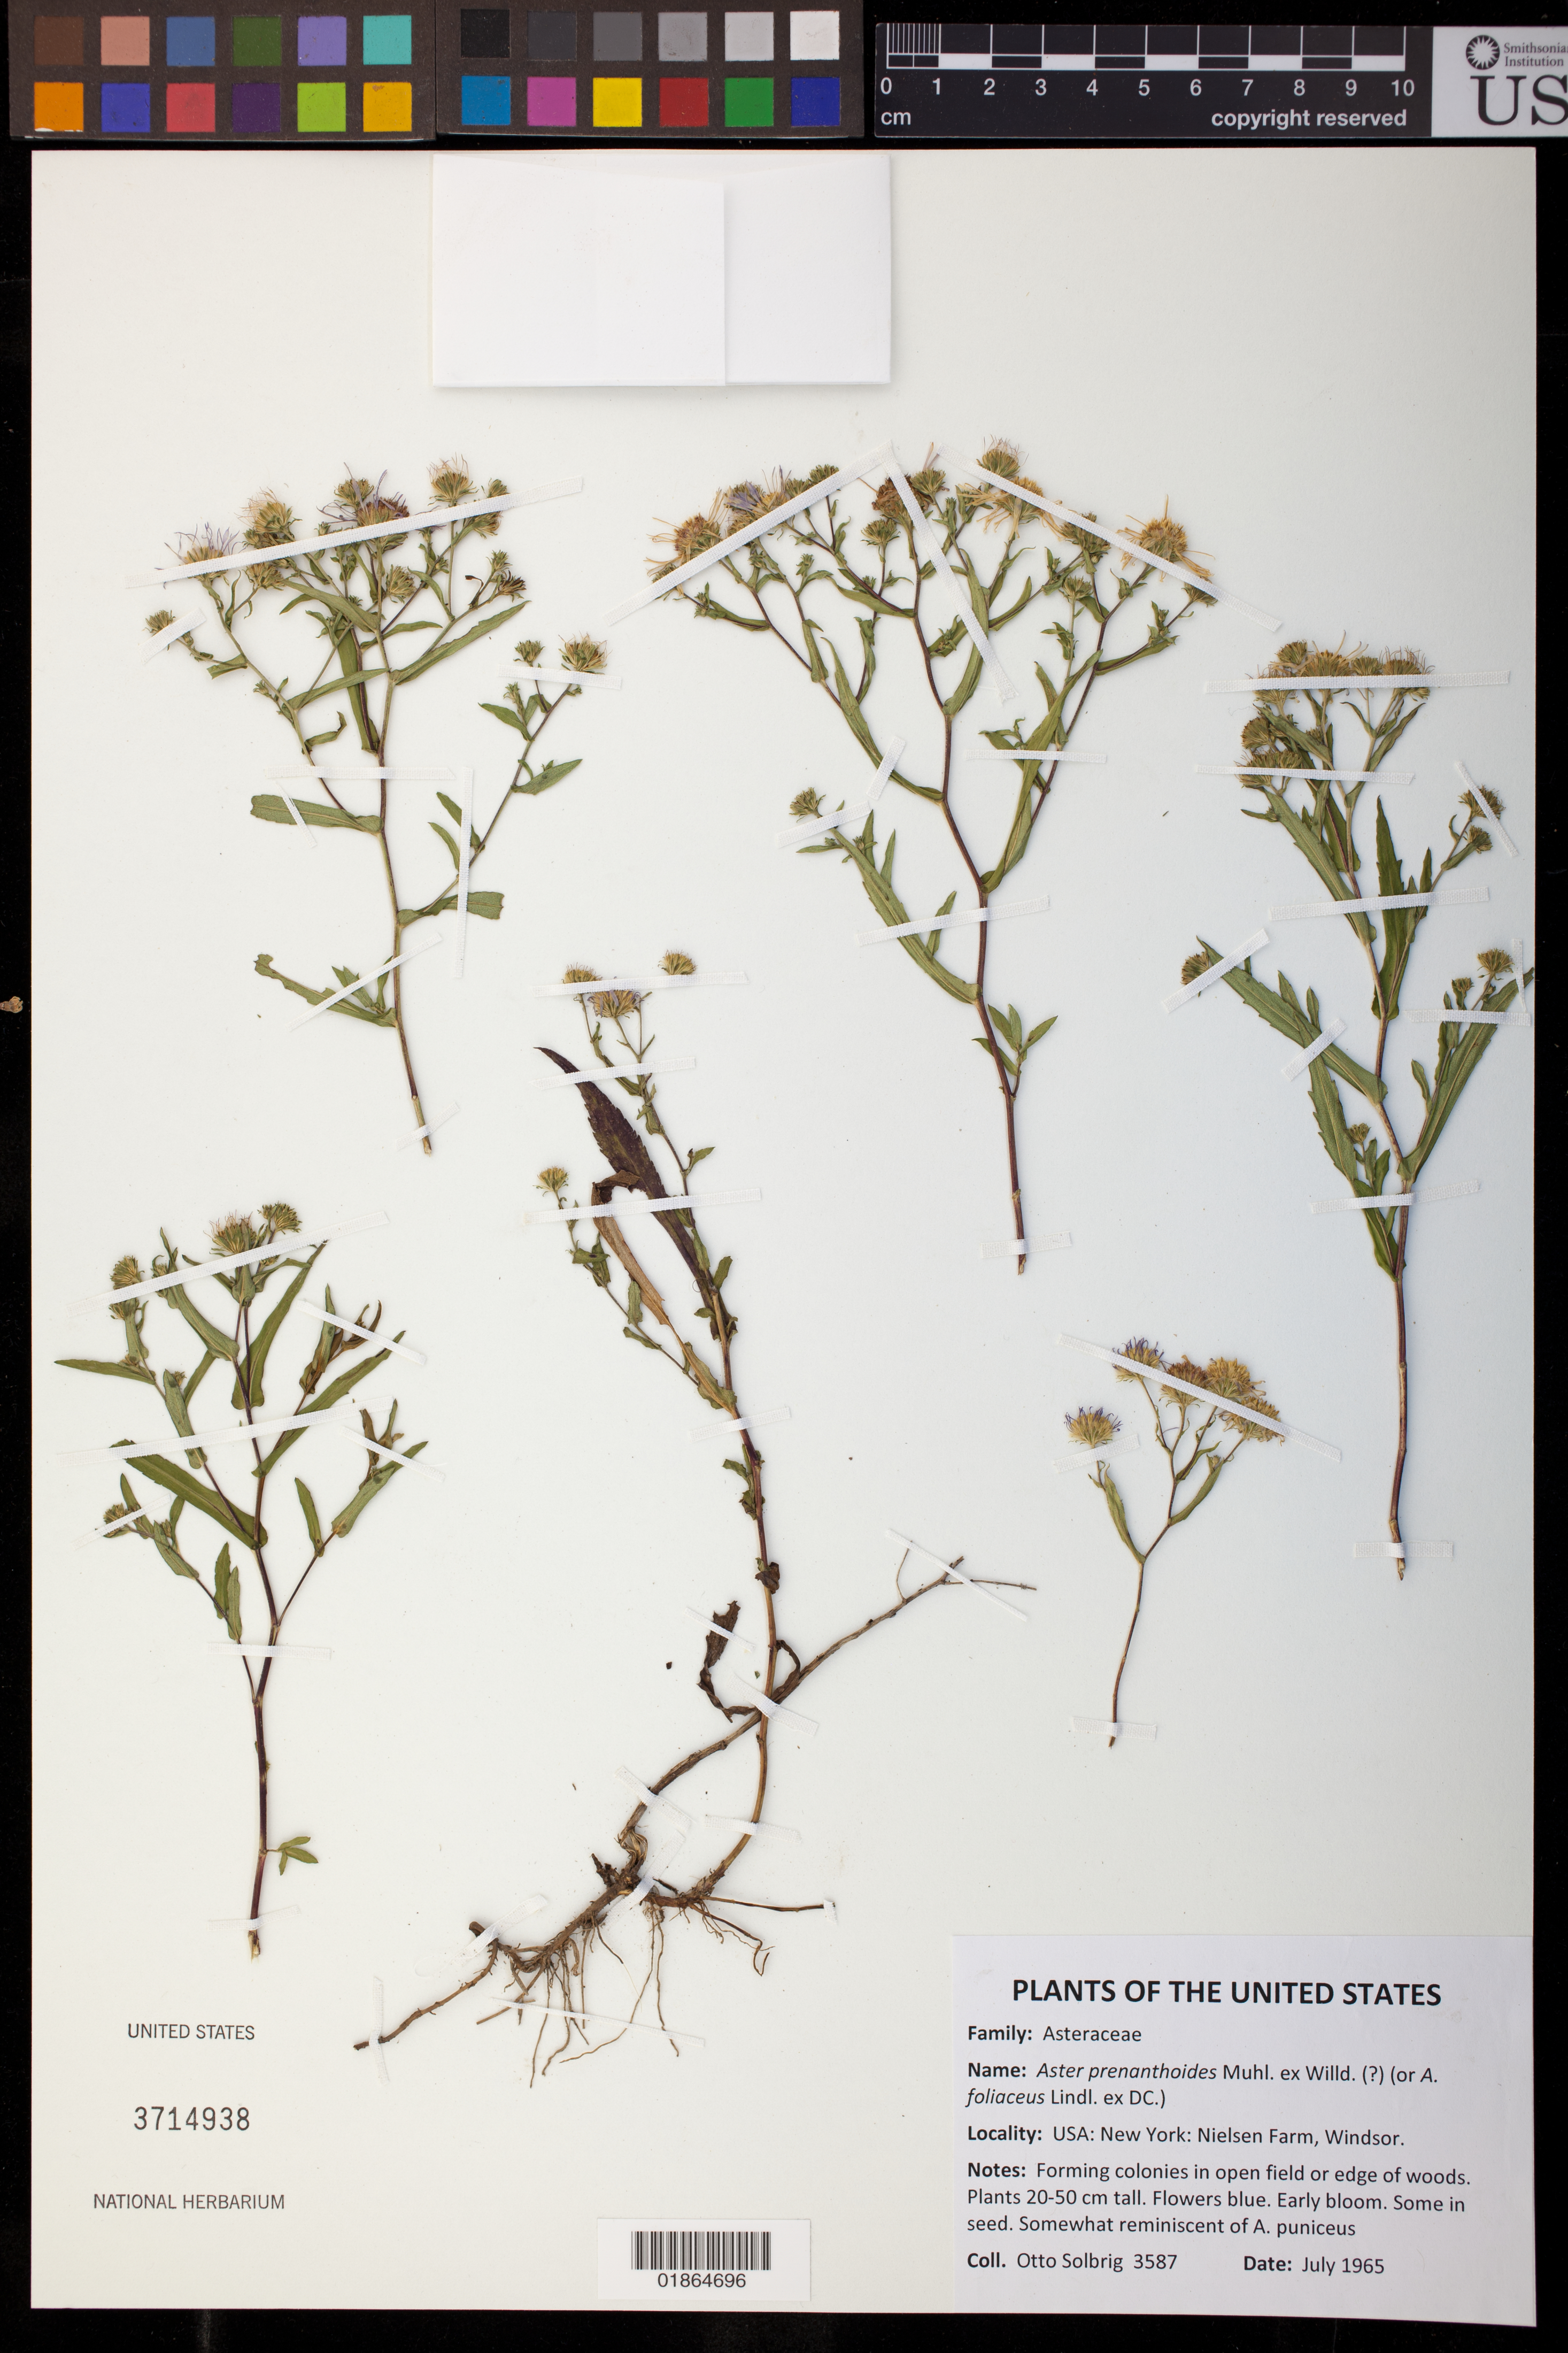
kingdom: Plantae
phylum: Tracheophyta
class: Magnoliopsida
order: Asterales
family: Asteraceae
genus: Aster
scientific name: Aster prenanthoides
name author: Muhl. ex Willd.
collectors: O. T. Solbrig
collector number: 3587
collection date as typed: July 1965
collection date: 1965-07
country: United States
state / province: New York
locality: Nielsen Farm, Windsor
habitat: Forming colonies in open field or edge of woods.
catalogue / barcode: US 3714938